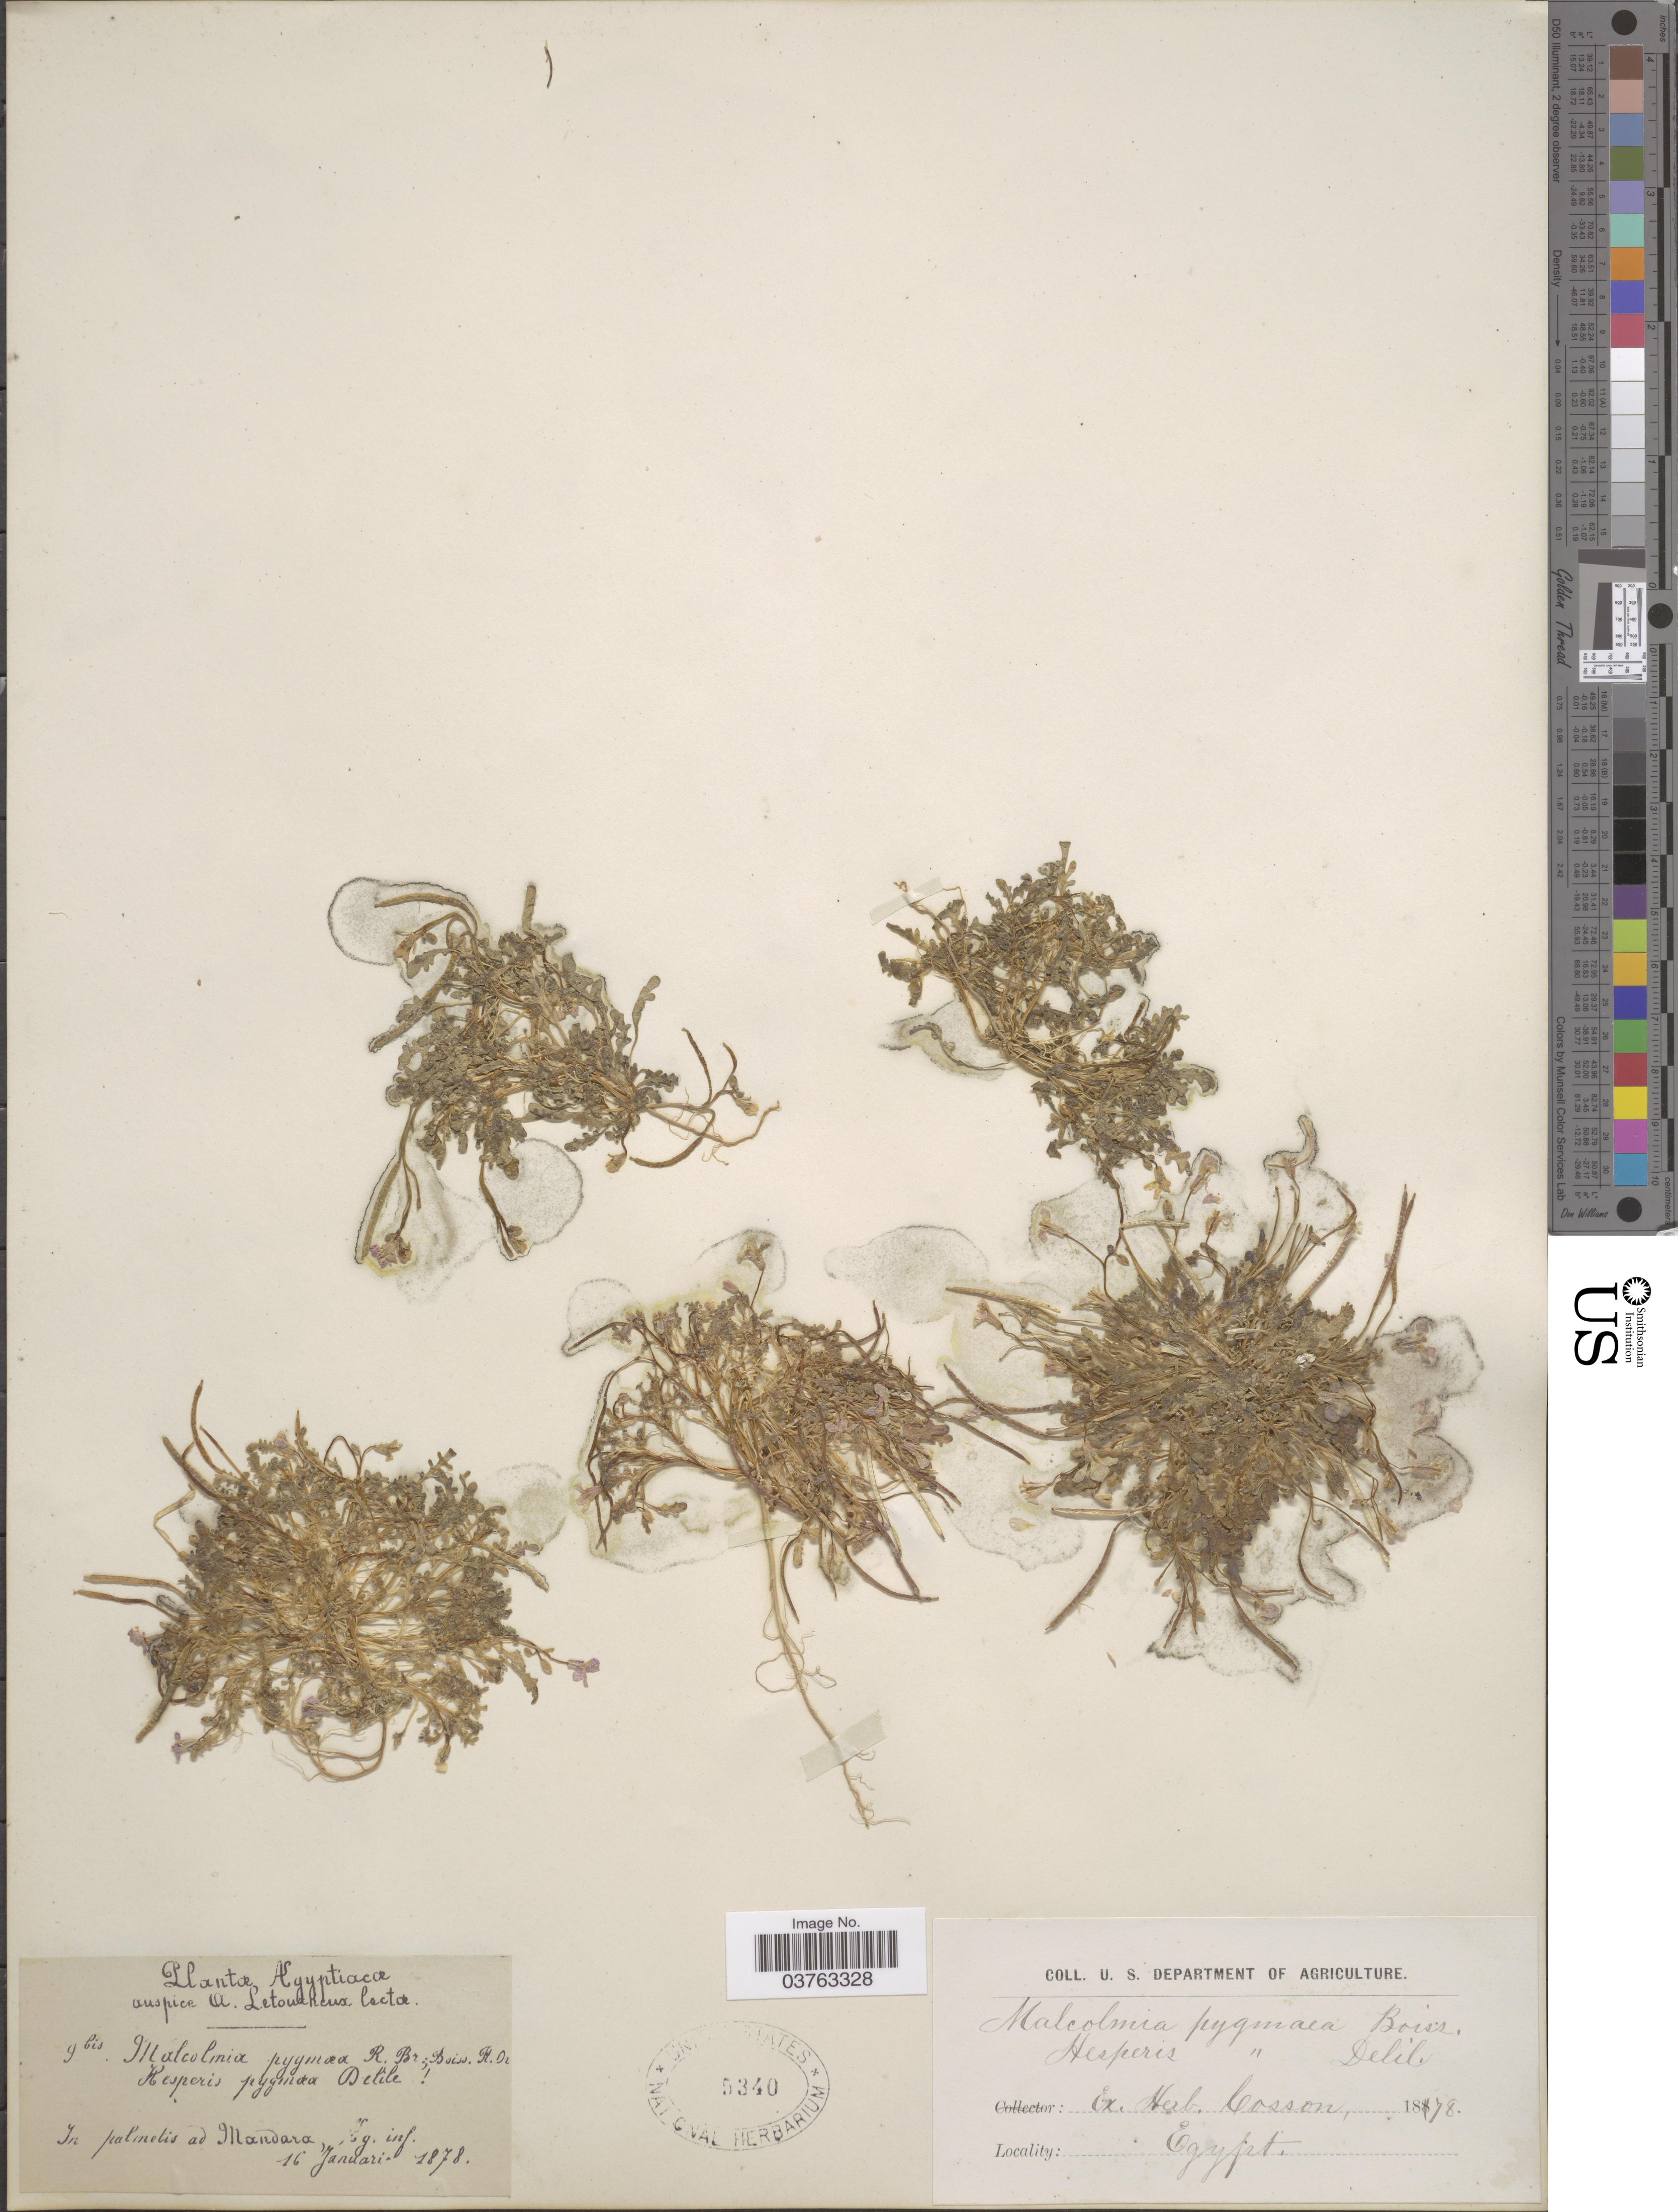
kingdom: Plantae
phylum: Tracheophyta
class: Magnoliopsida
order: Brassicales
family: Brassicaceae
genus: Hesperis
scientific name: Hesperis pygmaea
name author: DC.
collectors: A. Letourneux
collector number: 9bis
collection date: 1878-01-16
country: Egypt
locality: Ægyptiacae. Palinetis ad Mandara, Ag. inf.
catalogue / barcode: US 5340